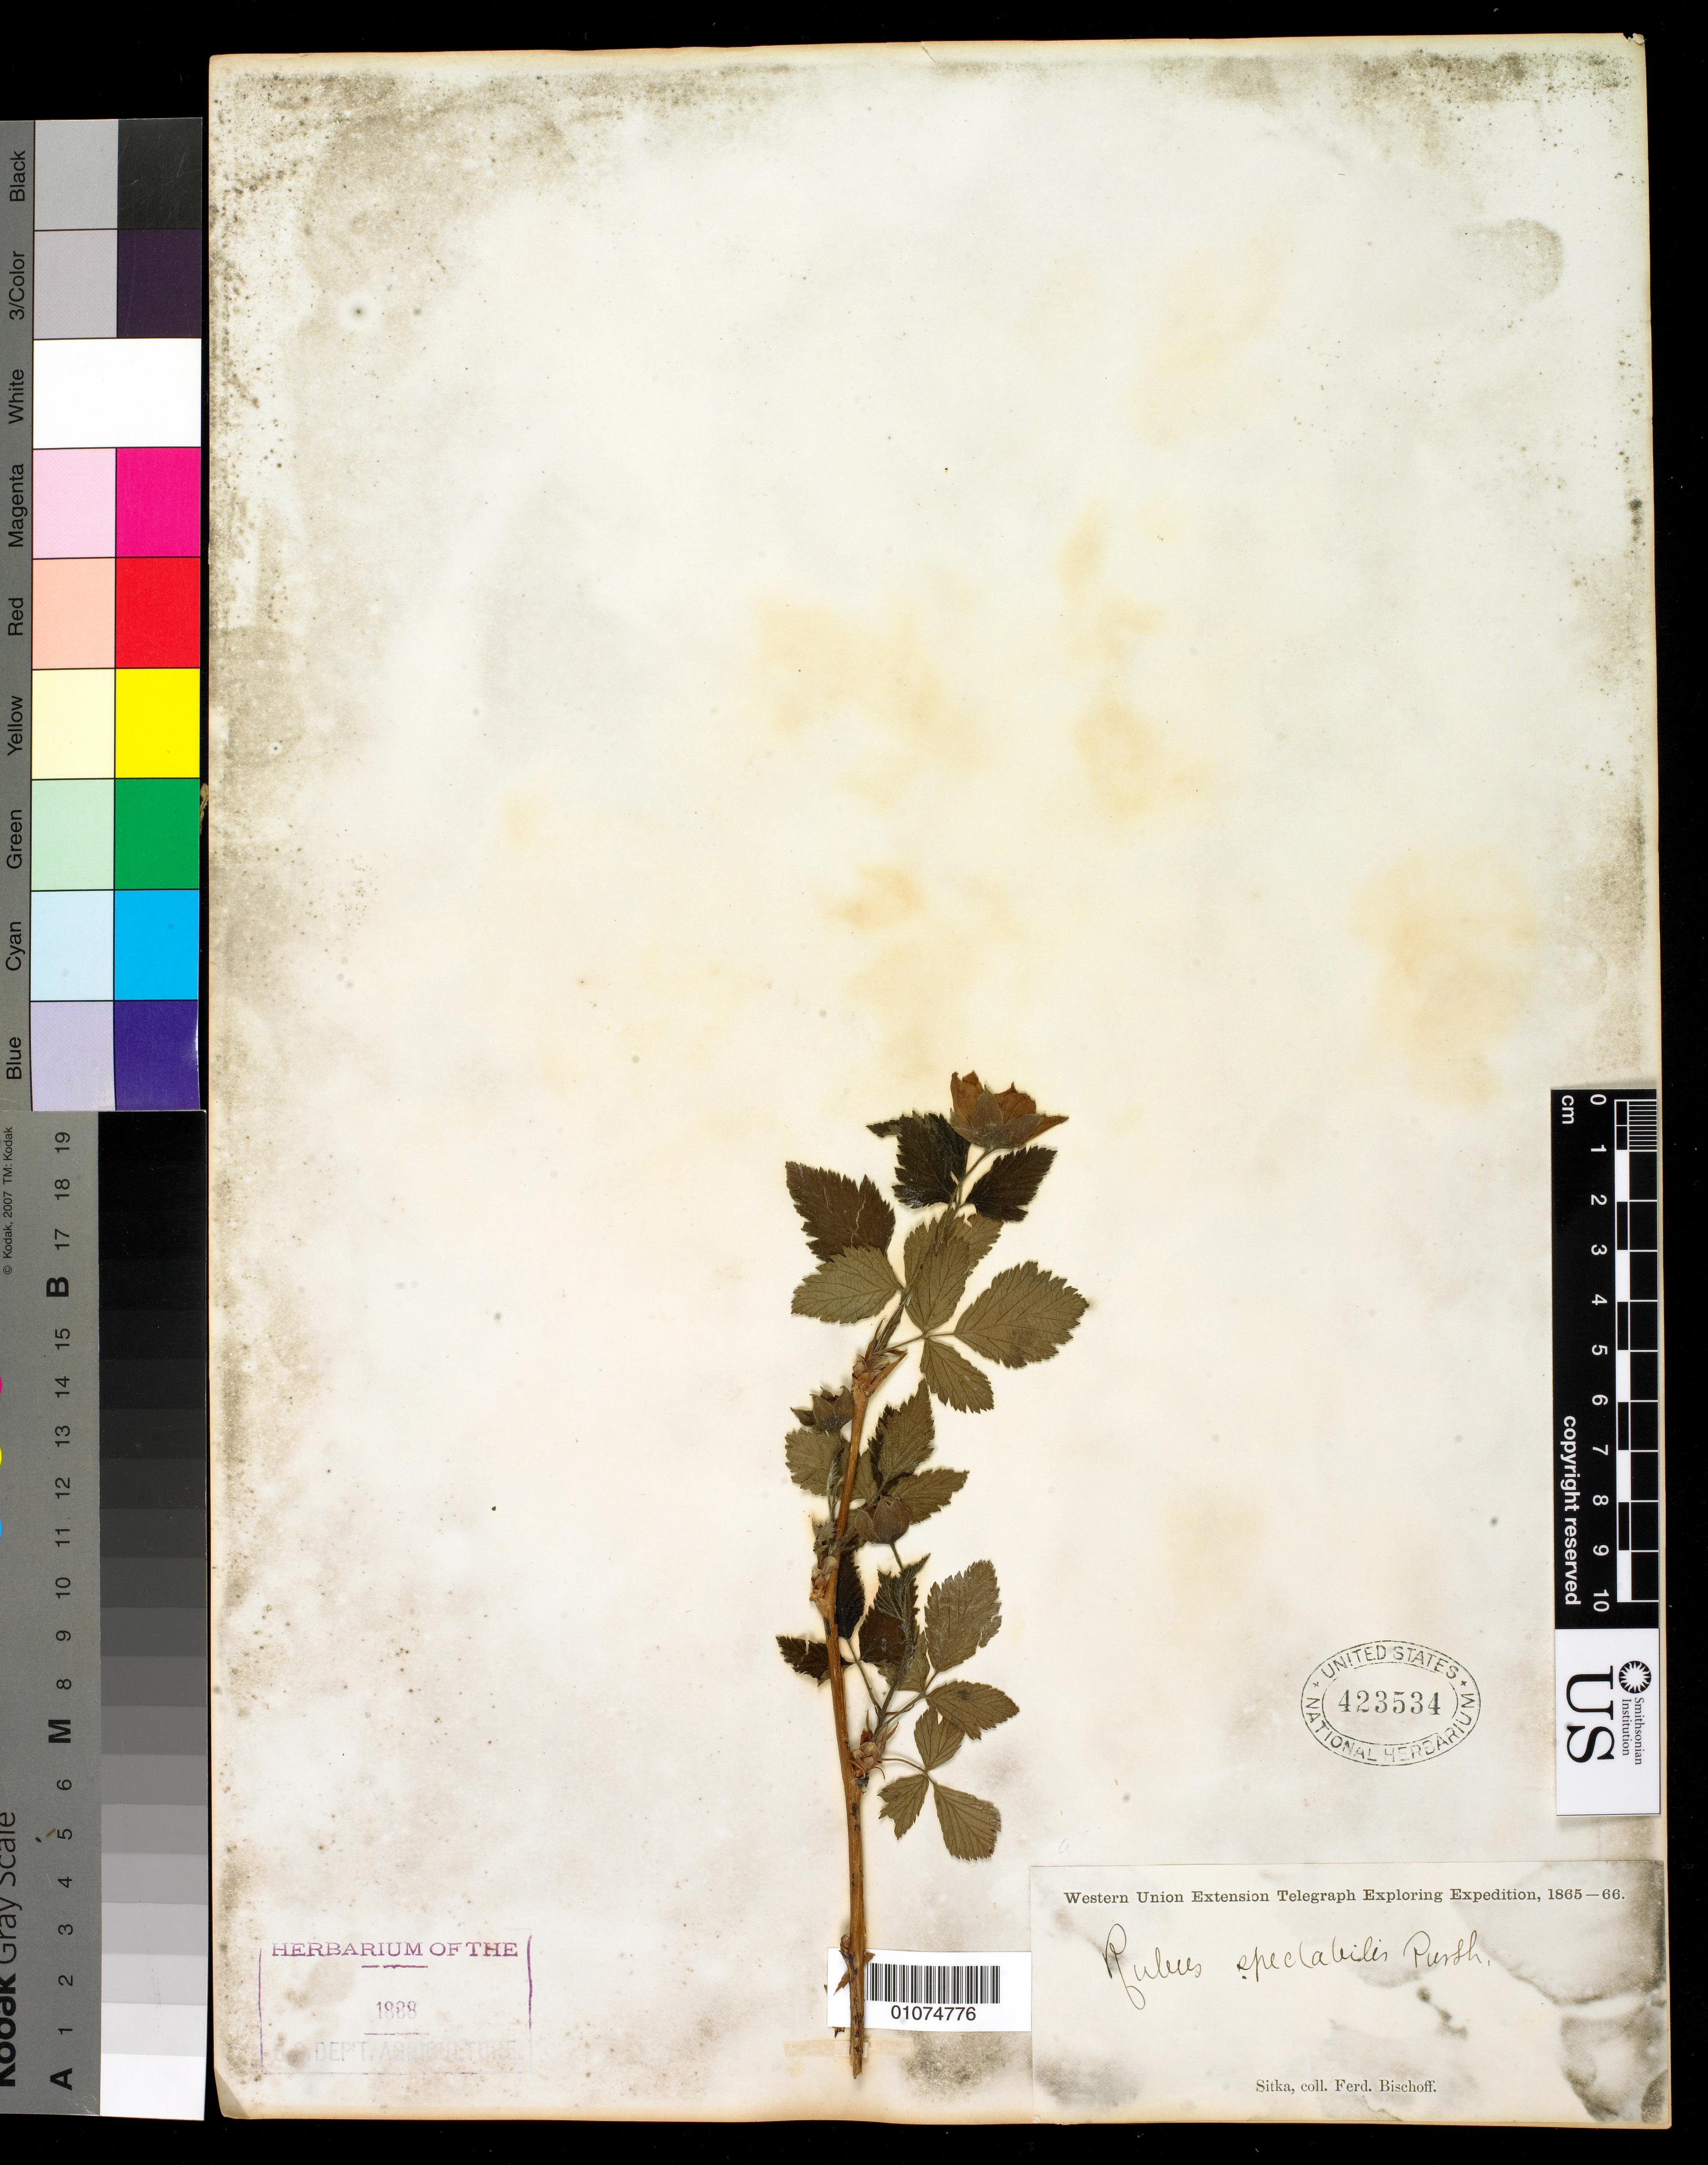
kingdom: Plantae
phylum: Tracheophyta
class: Magnoliopsida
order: Rosales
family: Rosaceae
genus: Rubus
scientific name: Rubus spectabilis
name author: Pursh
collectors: F. Bischoff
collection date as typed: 1865 to -- --- 1866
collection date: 1865/1866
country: United States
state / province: Alaska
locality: Sitka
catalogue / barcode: US 423534